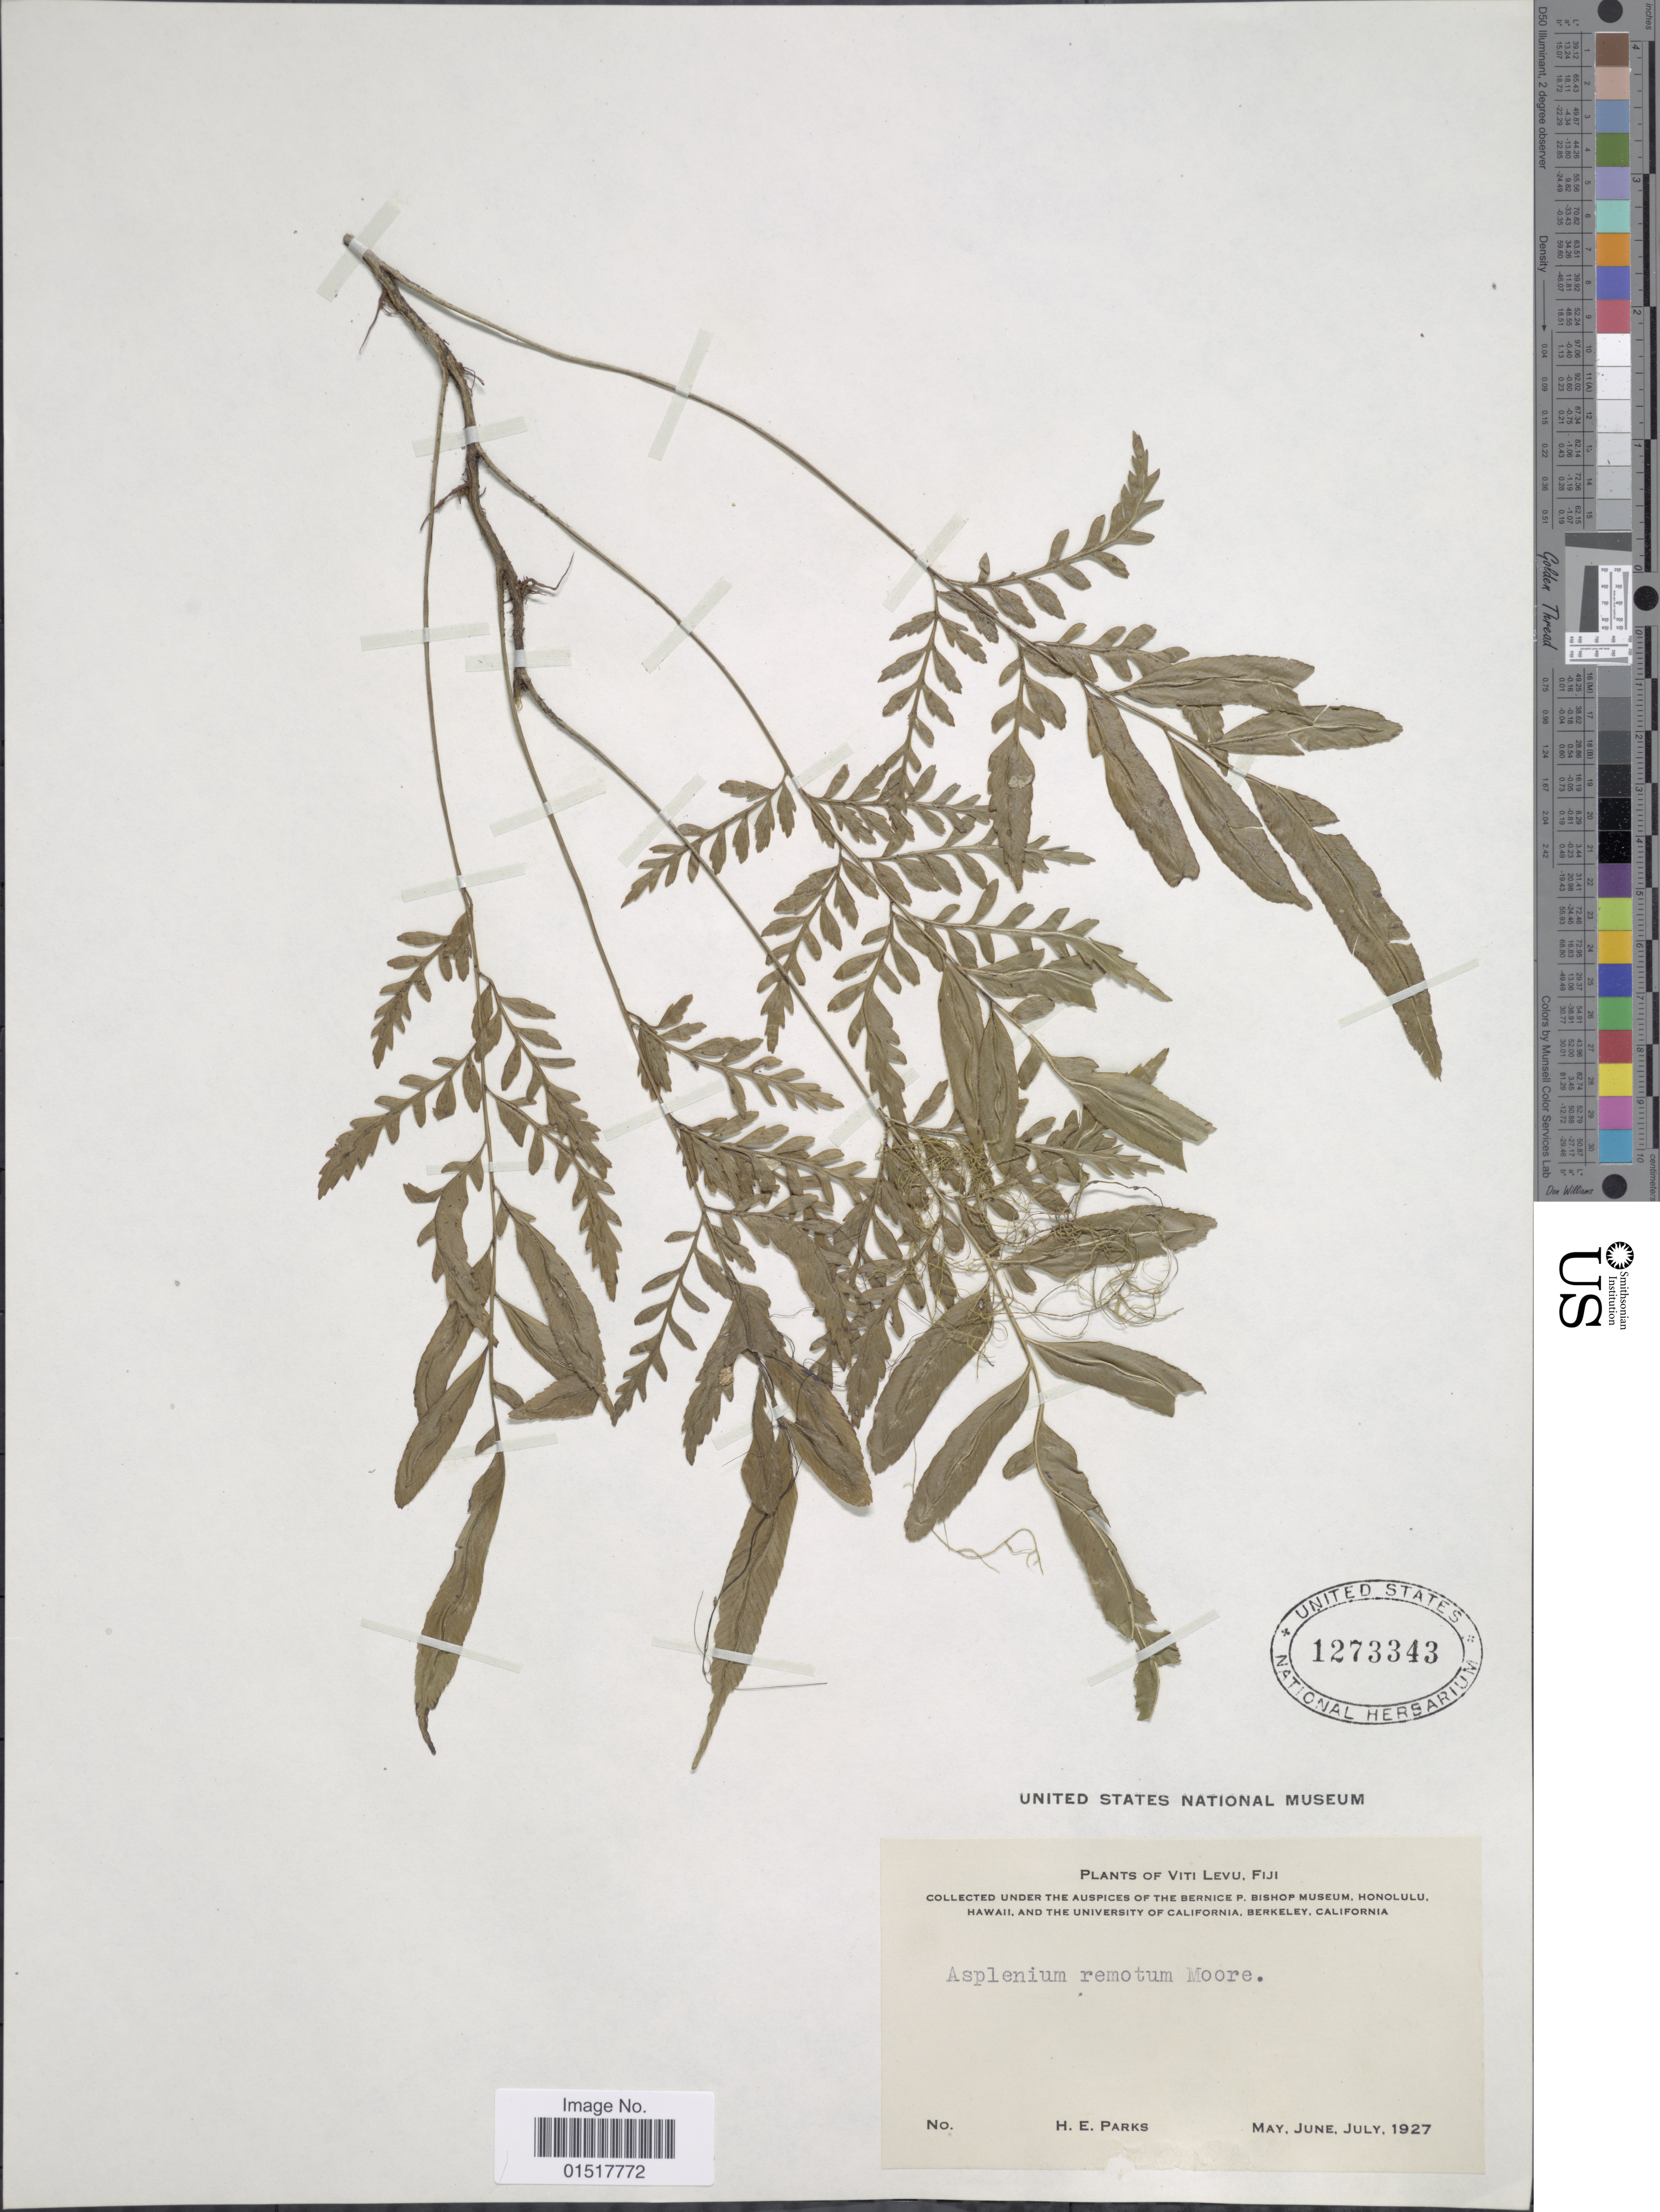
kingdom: Plantae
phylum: Tracheophyta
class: Polypodiopsida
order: Polypodiales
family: Aspleniaceae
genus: Asplenium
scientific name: Asplenium remotum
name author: T. Moore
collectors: H. E. Parks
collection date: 1927-05/1927-07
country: Fiji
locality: Viti Levu.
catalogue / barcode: US 1273343